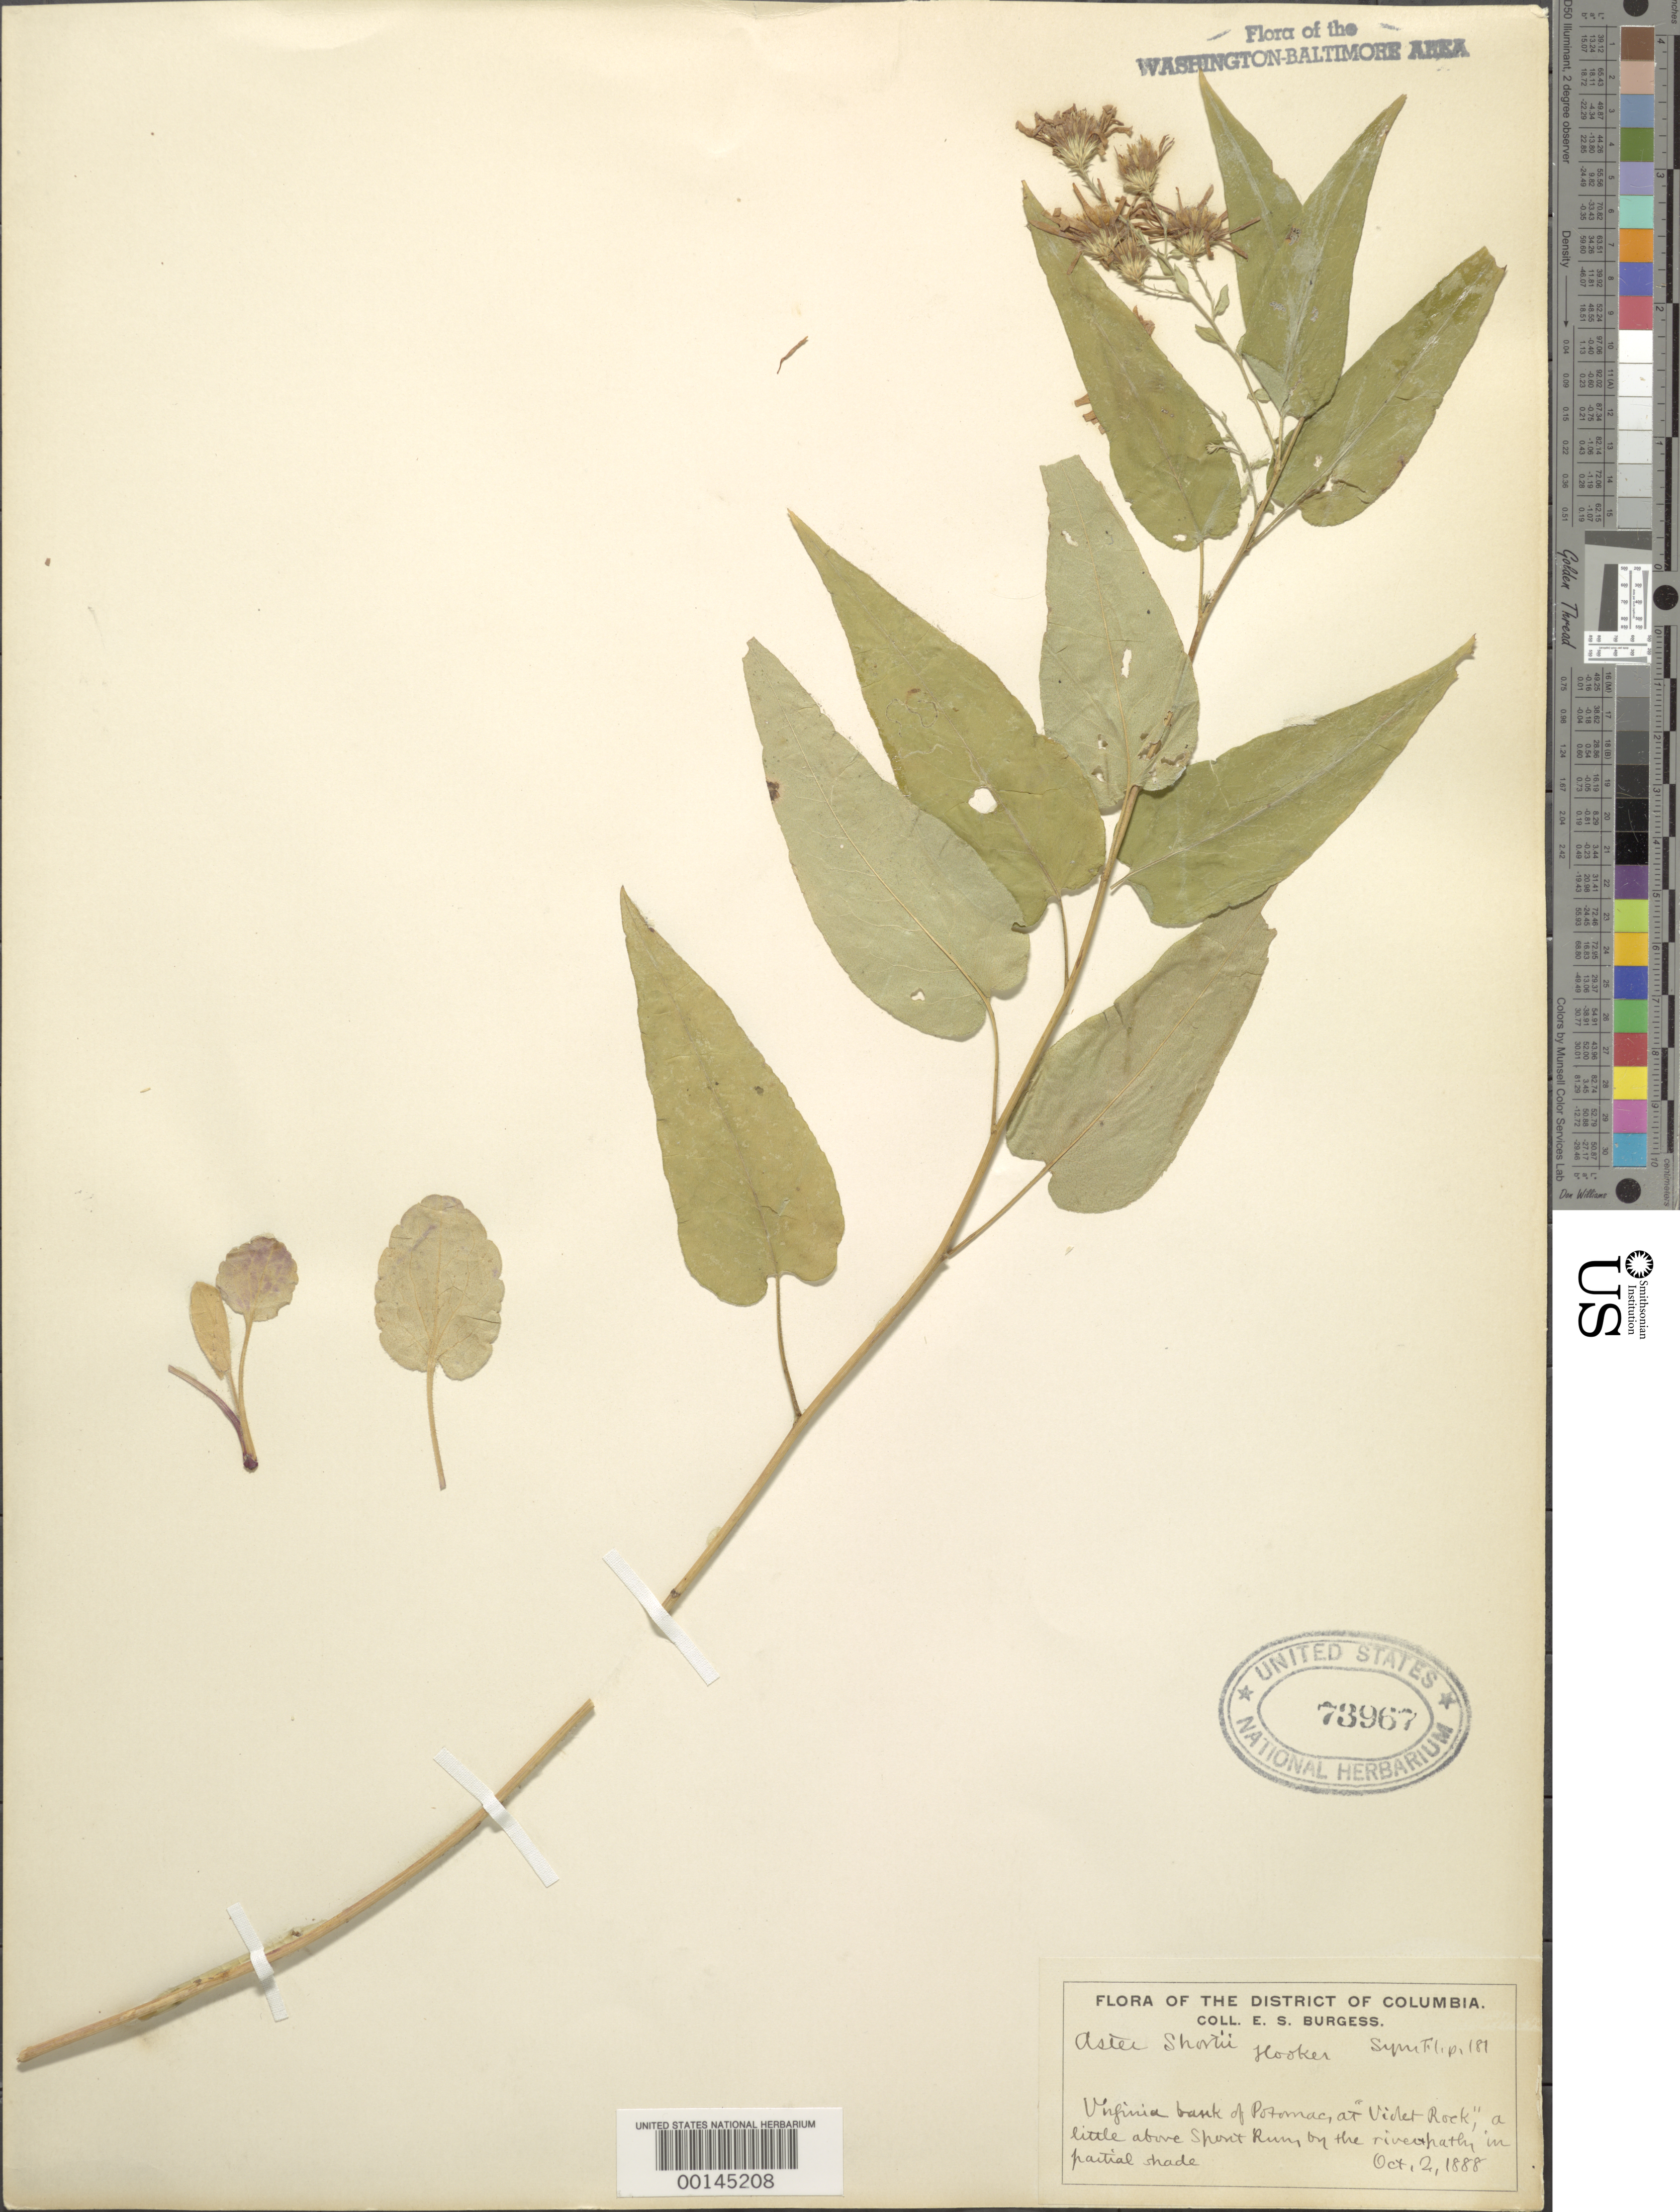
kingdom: Plantae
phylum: Tracheophyta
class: Magnoliopsida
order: Asterales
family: Asteraceae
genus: Symphyotrichum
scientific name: Symphyotrichum shortii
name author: (Lindl.) G.L. Nesom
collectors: E. Burgess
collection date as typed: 02 Oct 1888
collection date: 1888-10-02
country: United States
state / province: Virginia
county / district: Fairfax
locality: Violet Rock Spout Run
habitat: Shaded path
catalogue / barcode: US 73967